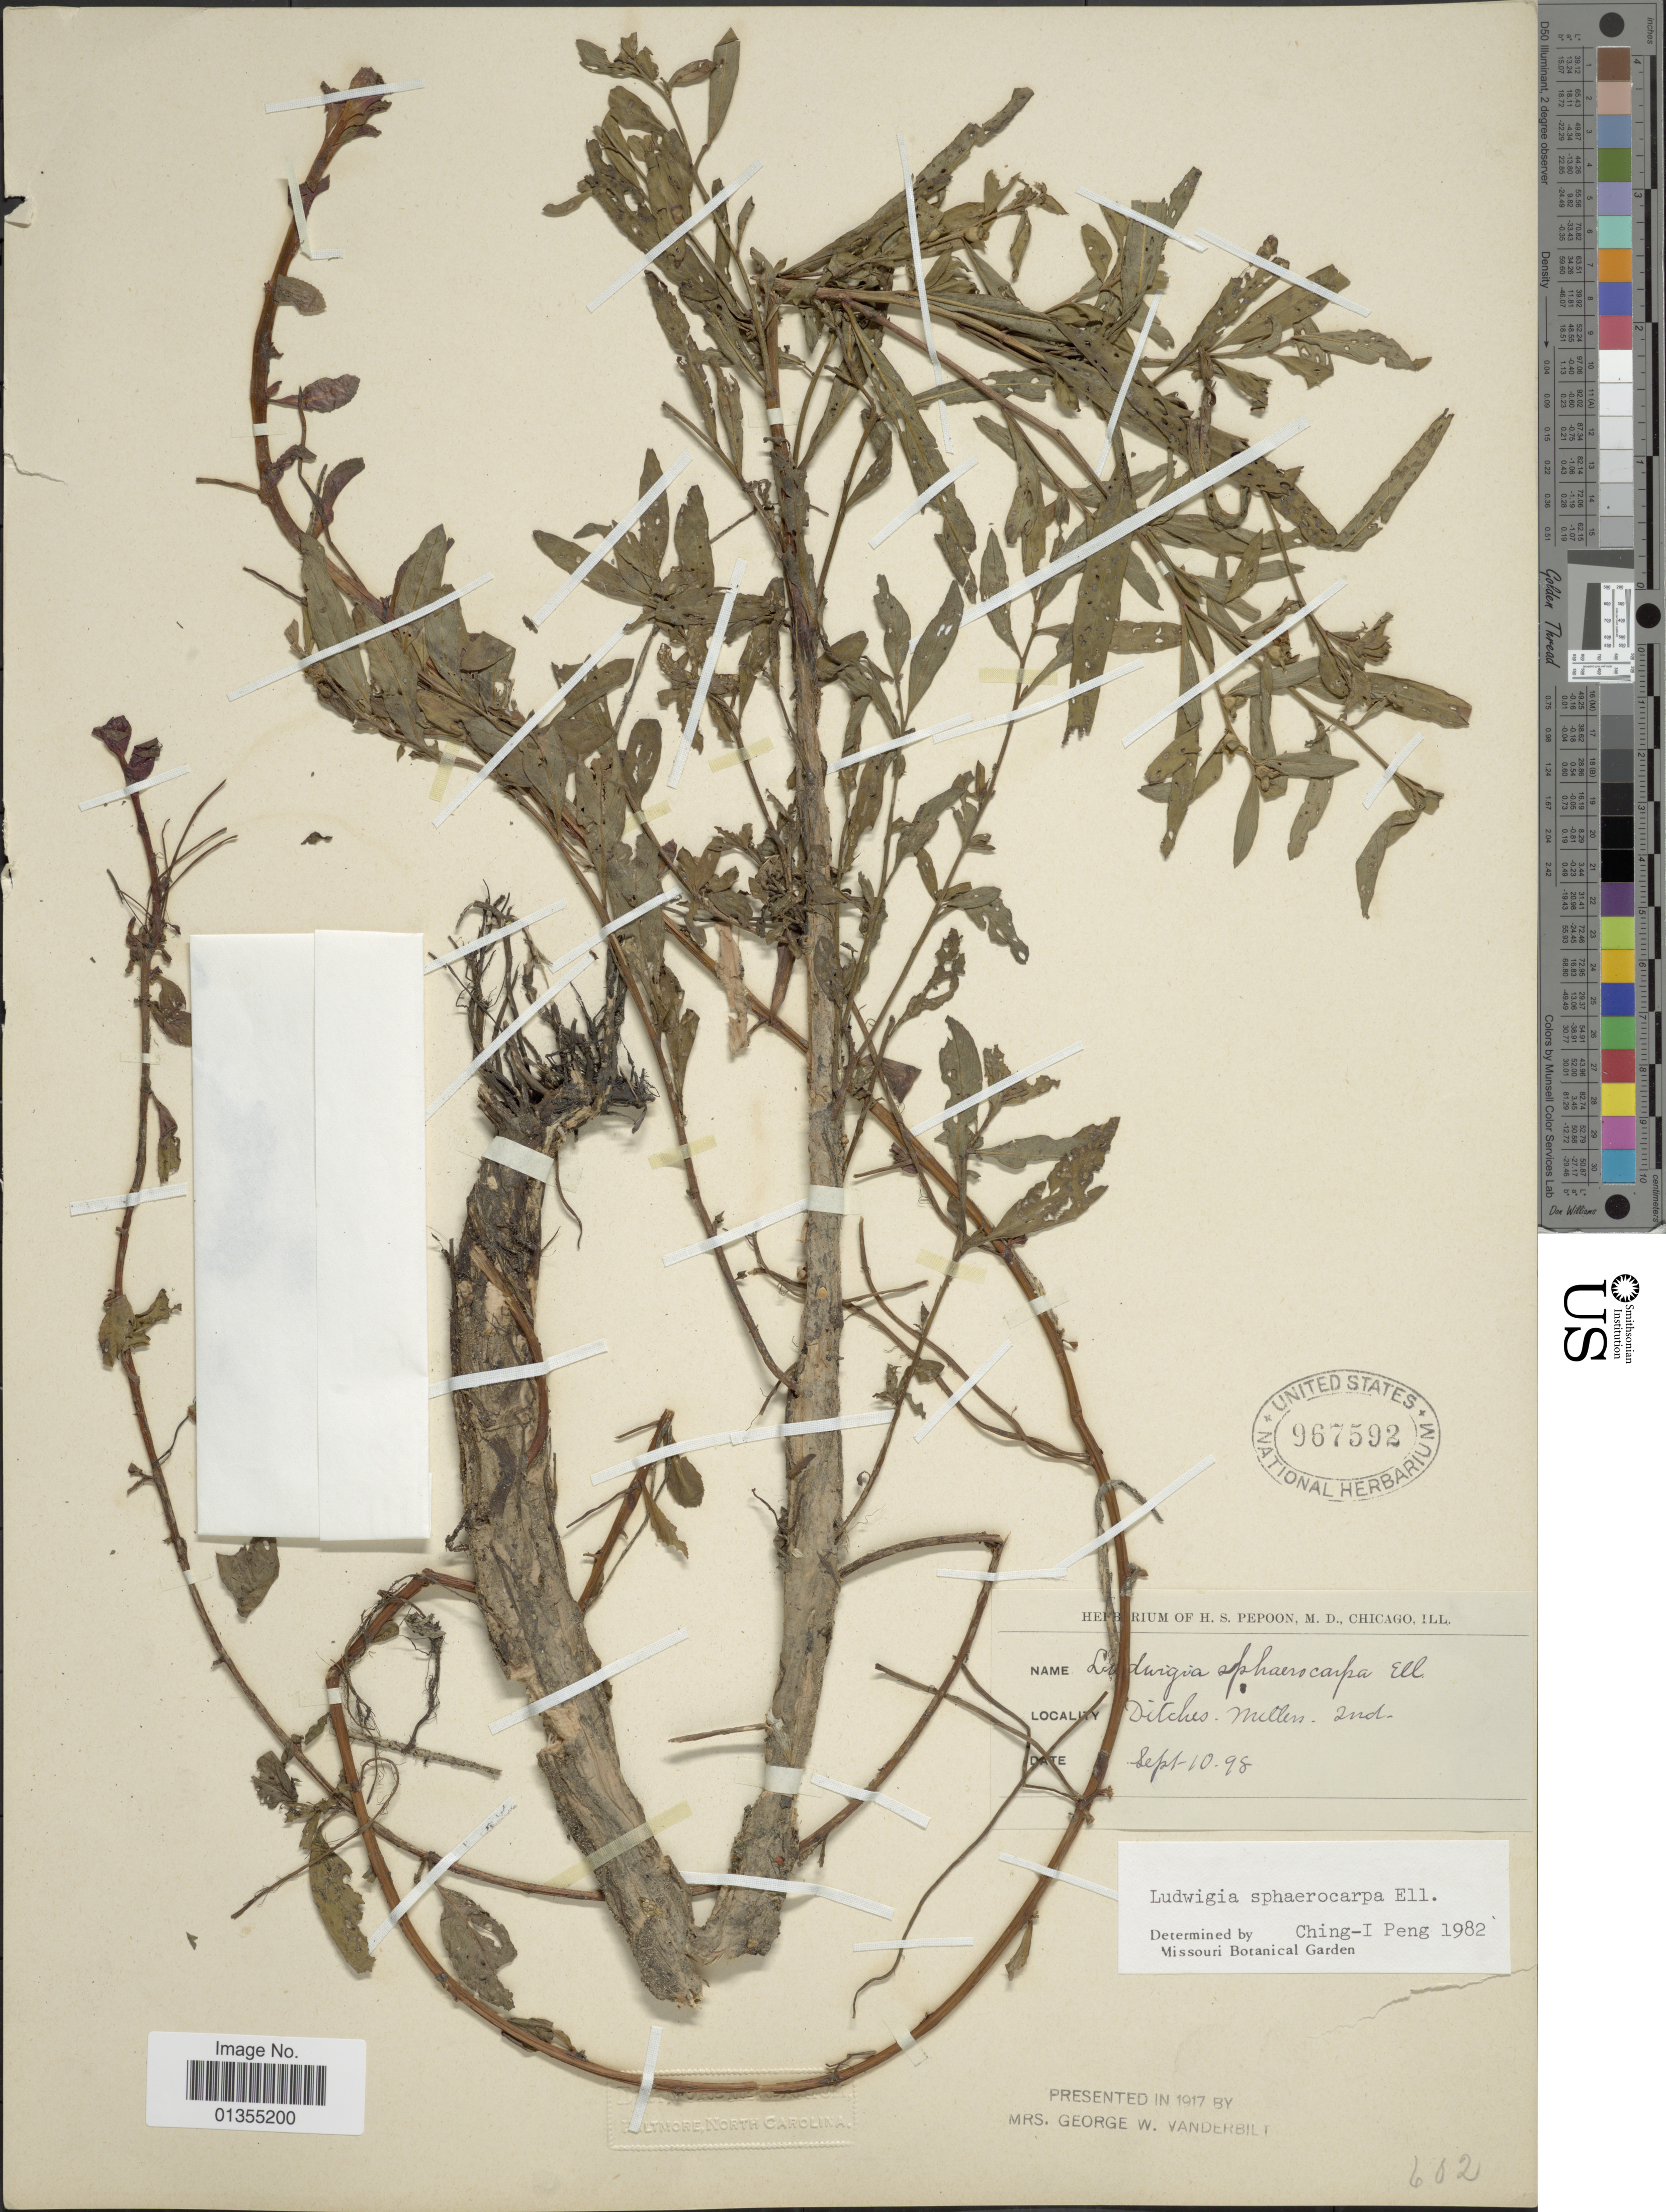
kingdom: Plantae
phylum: Tracheophyta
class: Magnoliopsida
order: Myrtales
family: Onagraceae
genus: Ludwigia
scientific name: Ludwigia sphaerocarpa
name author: Elliott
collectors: ex herb. H. S. Pepoon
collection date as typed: Transcribed d/m/y: 10/9/98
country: United States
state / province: Indiana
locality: Ditches, Mitlen, Ind.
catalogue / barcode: US 967592